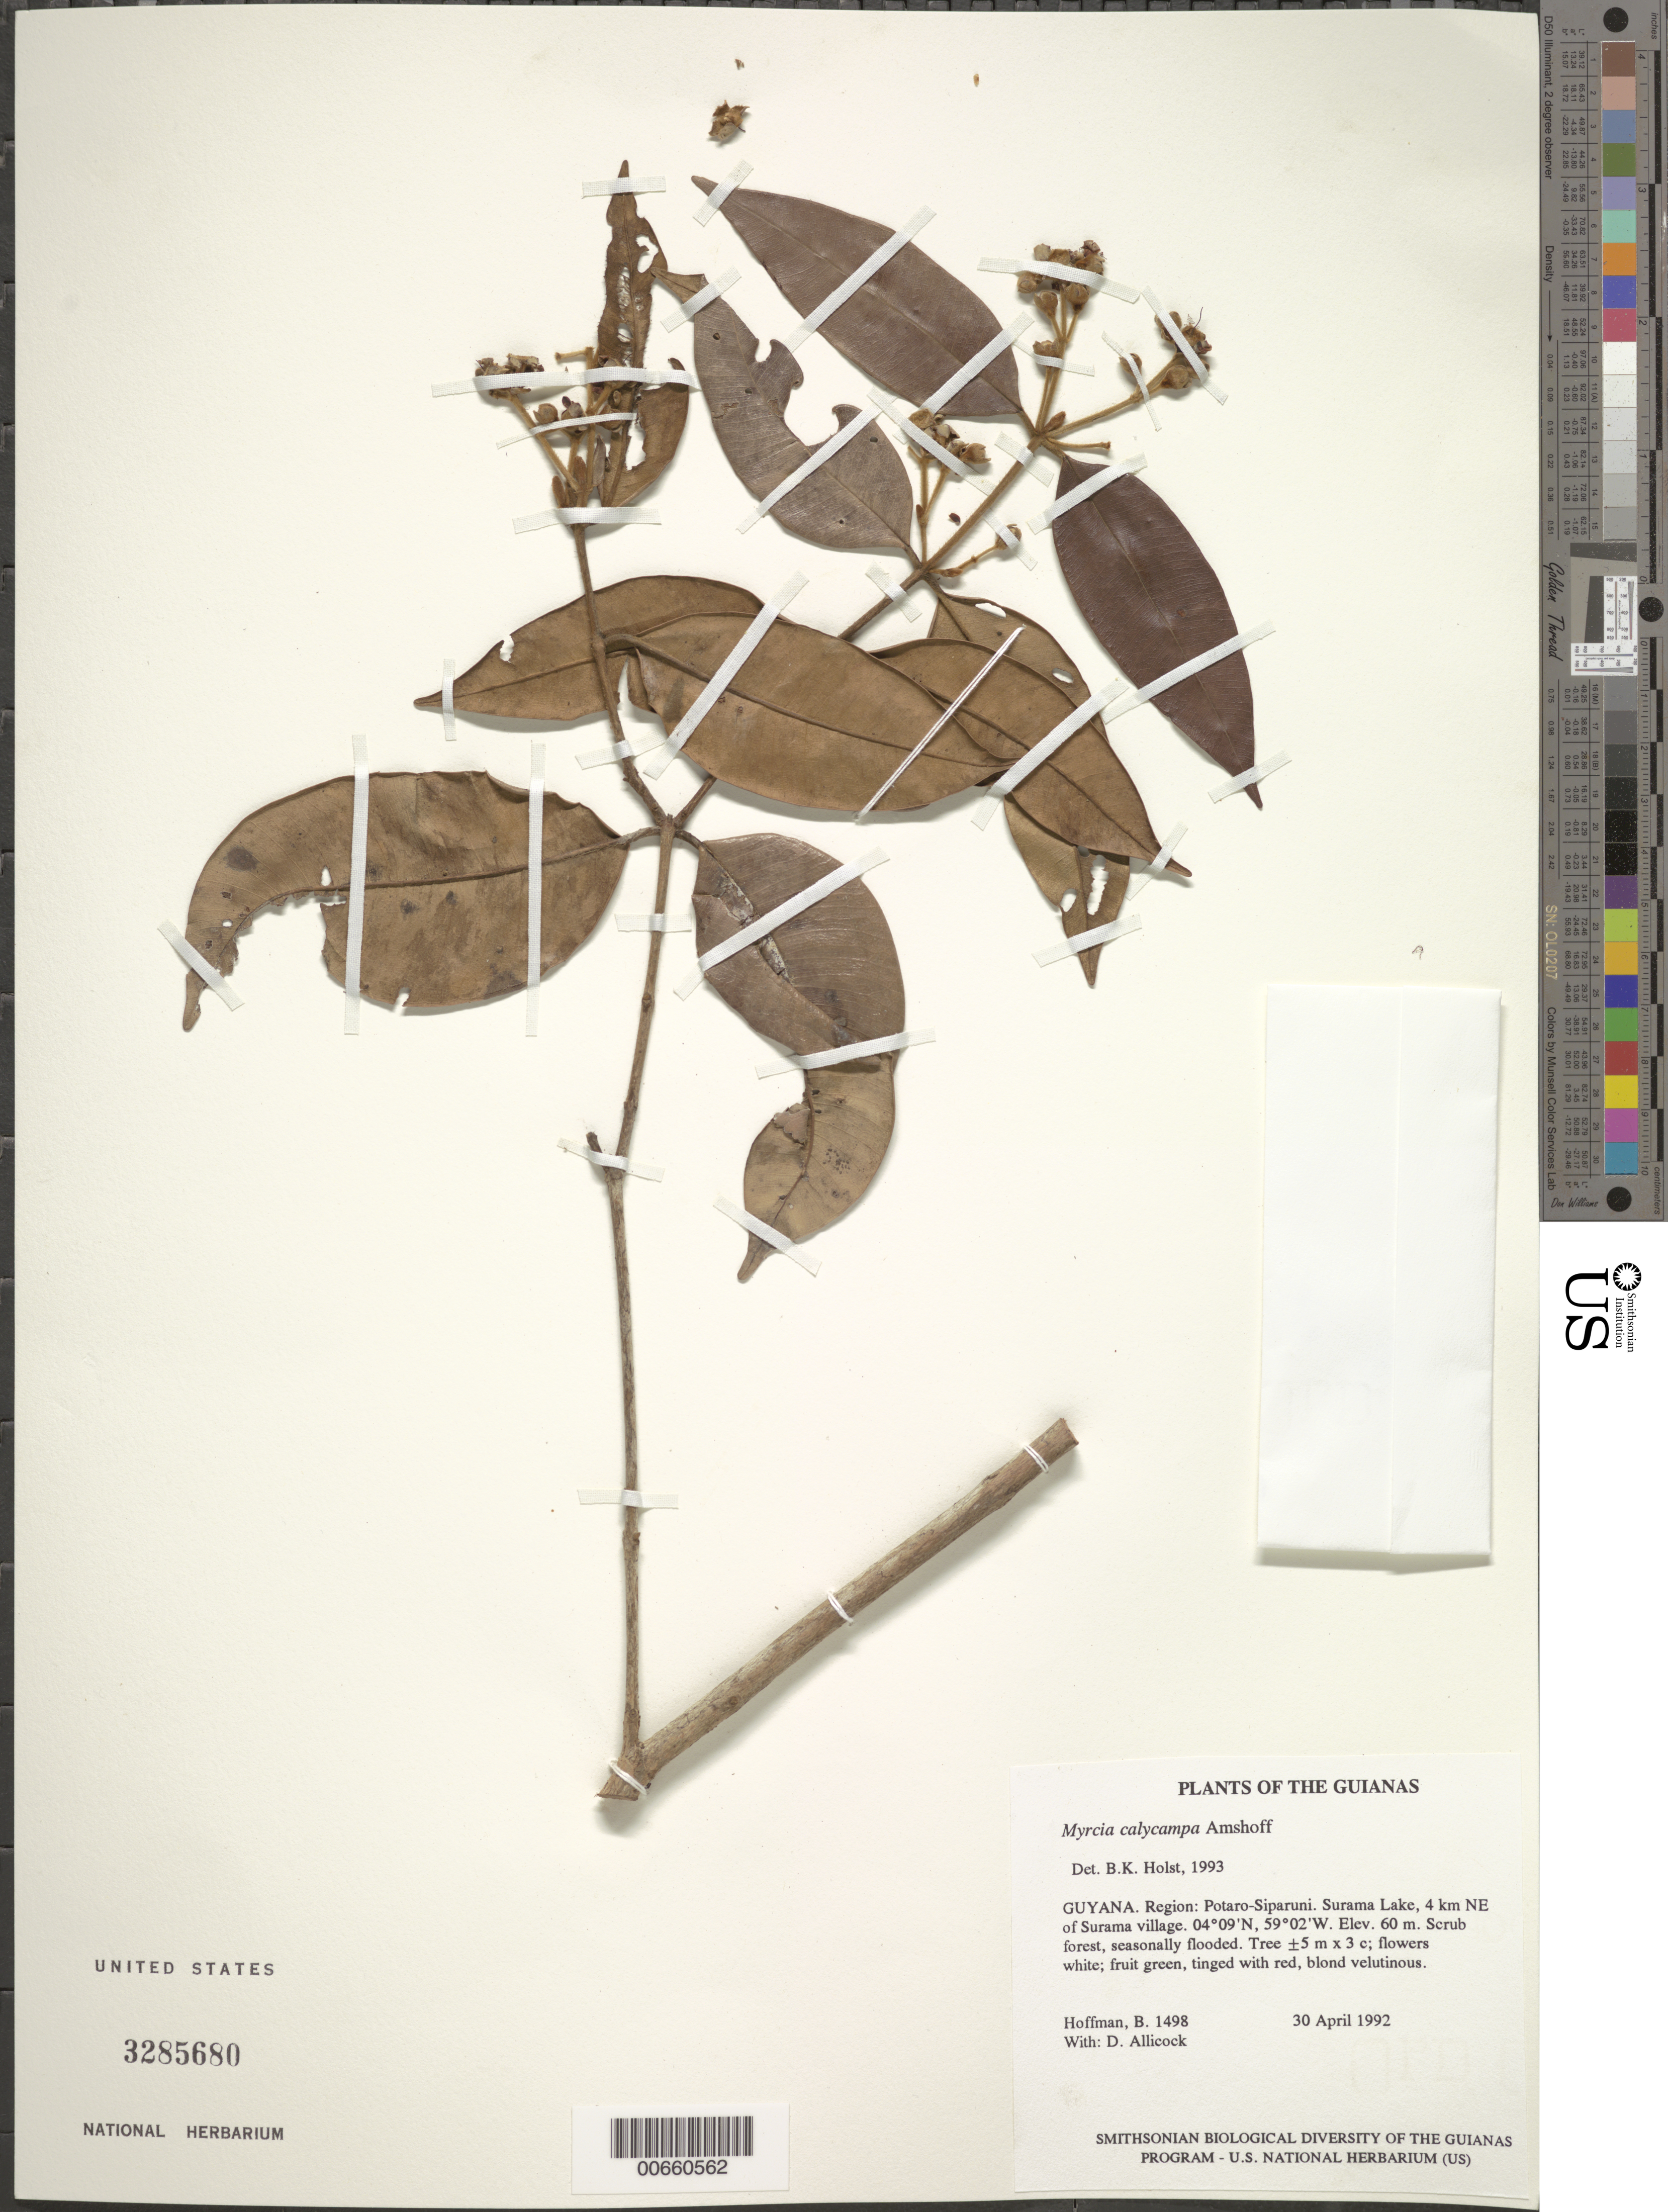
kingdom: Plantae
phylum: Tracheophyta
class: Magnoliopsida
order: Myrtales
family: Myrtaceae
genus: Myrcia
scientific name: Myrcia calycampa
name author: Amshoff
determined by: Holst, Bruce K.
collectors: B. Hoffman & D. Allicock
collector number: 1498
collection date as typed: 30 April 1992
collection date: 1992-04-30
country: Guyana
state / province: Potaro-Siparuni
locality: Surama Lake, 4 km NE of Surama village. Iwokrama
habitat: Scrub forest, seasonally flooded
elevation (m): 60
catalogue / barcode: US 3285680